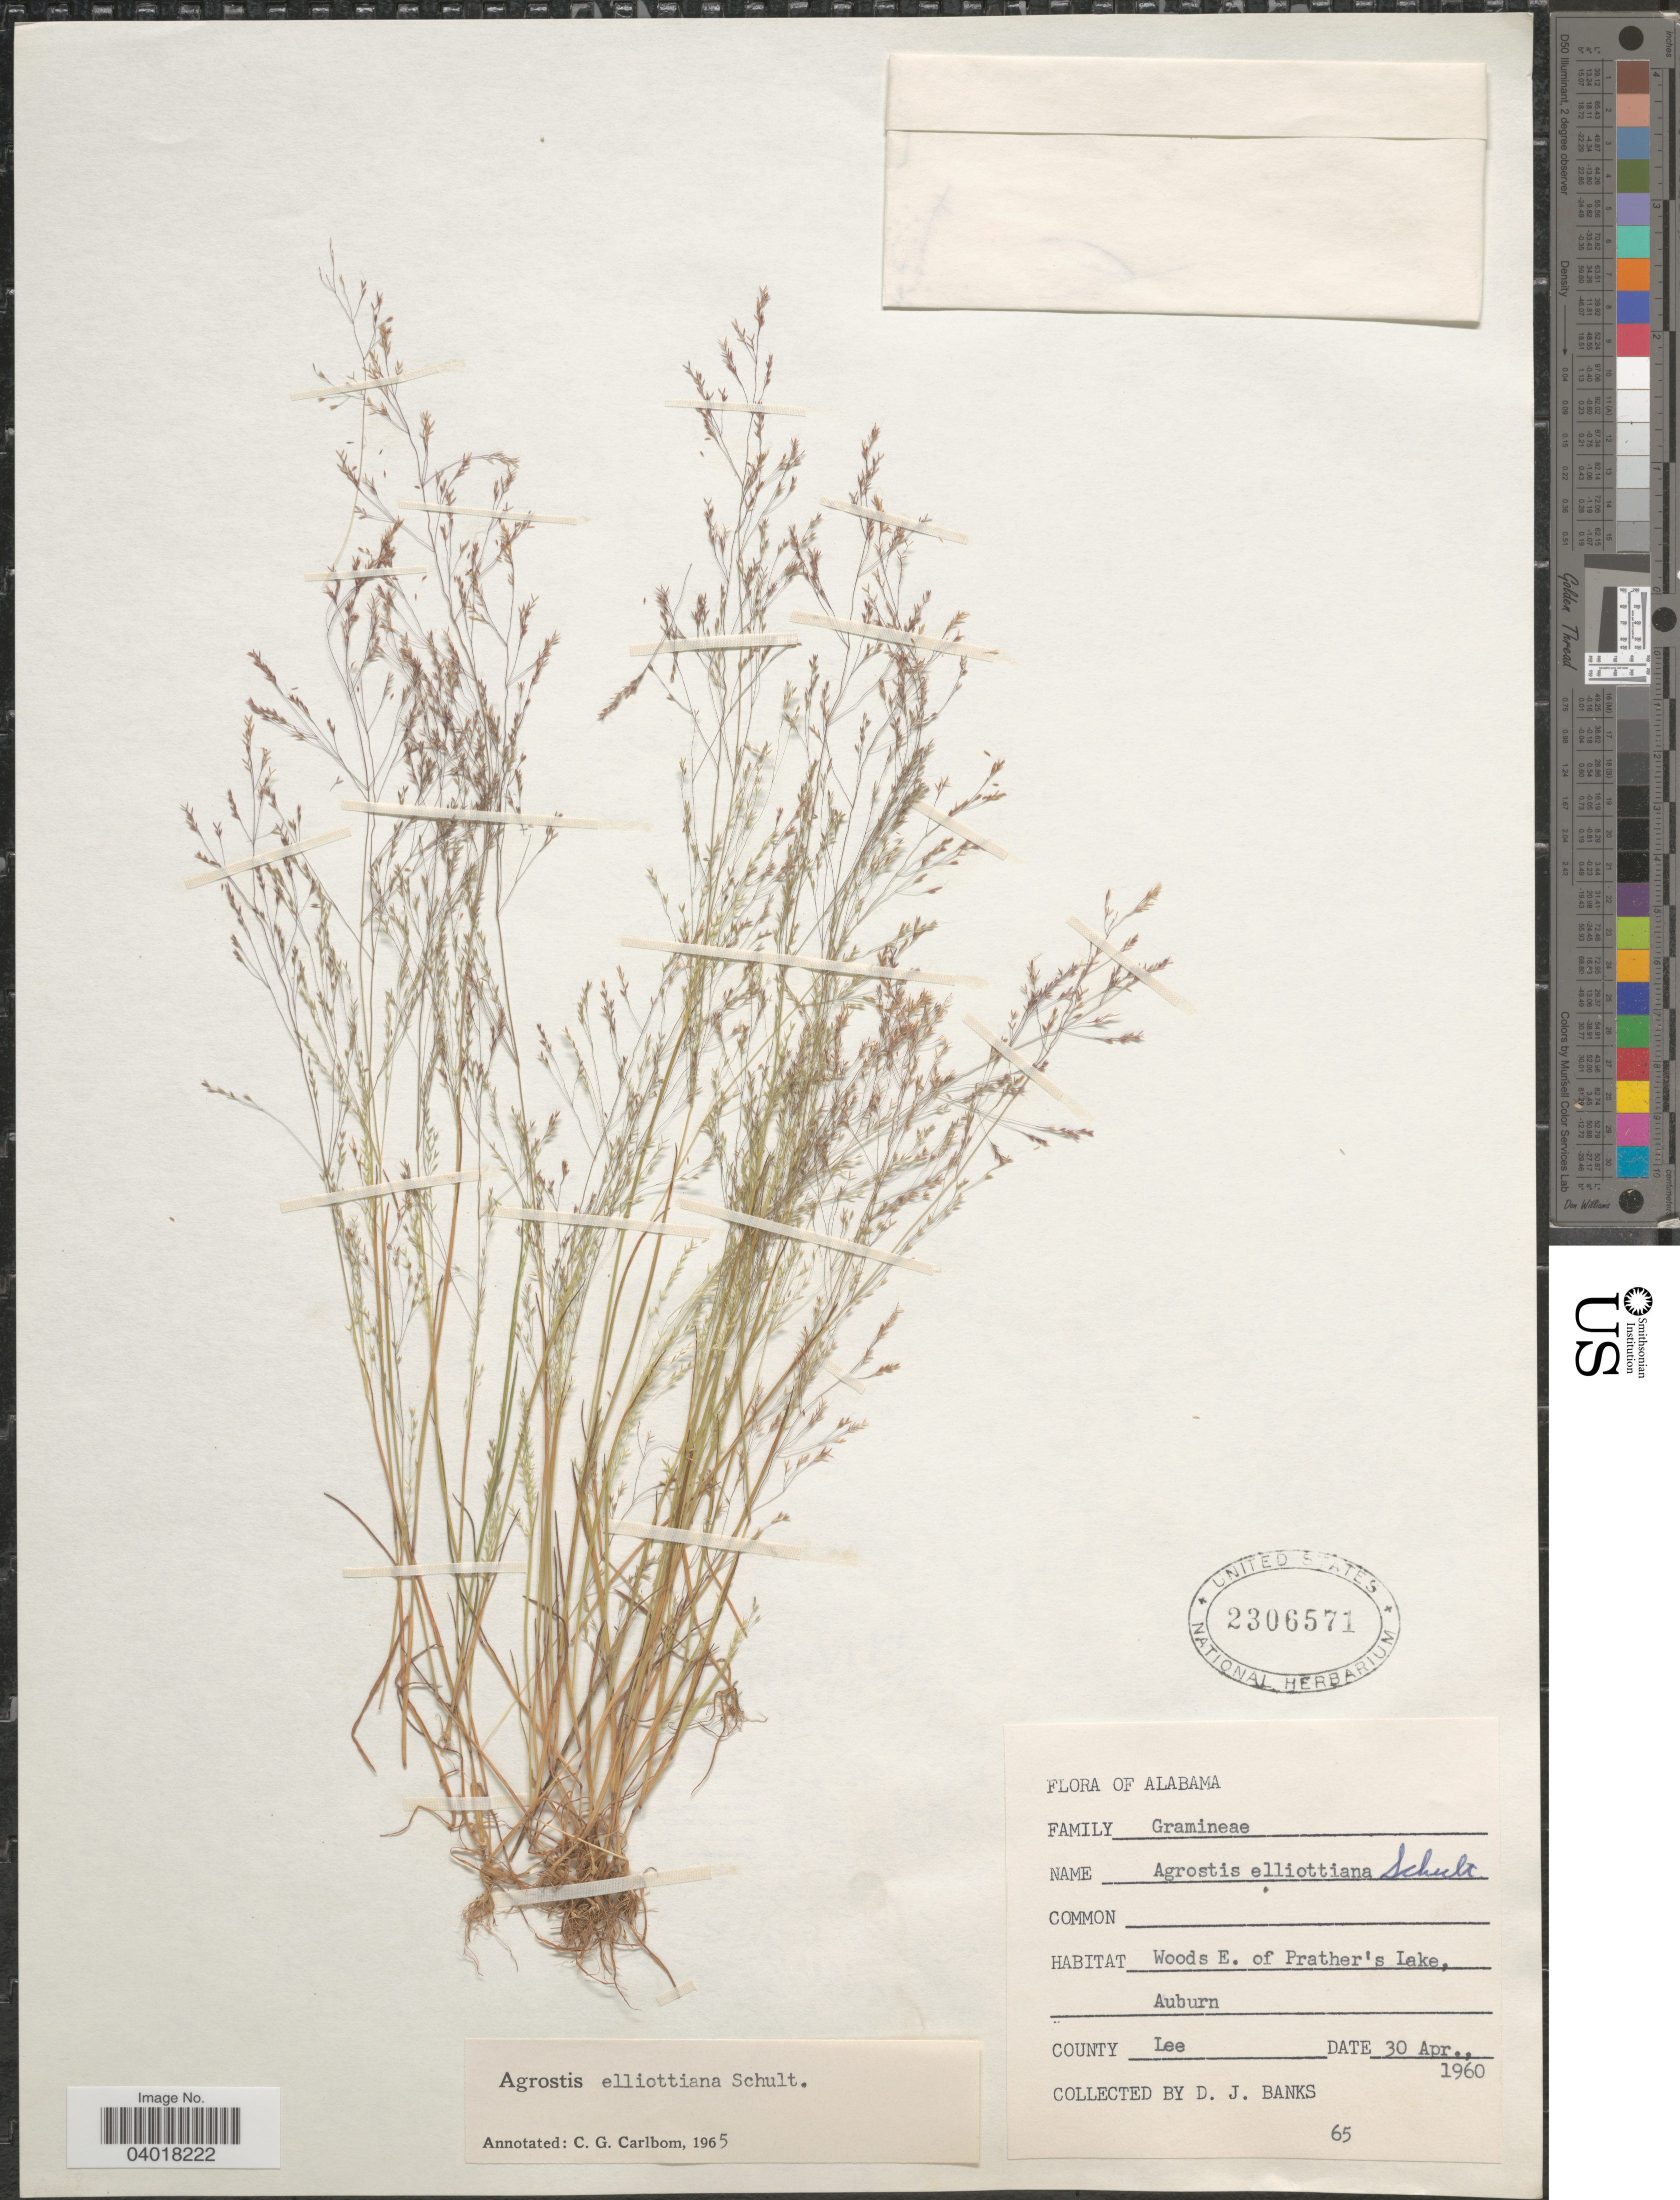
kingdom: Plantae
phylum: Tracheophyta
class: Liliopsida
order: Poales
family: Poaceae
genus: Agrostis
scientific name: Agrostis elliottiana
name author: Schult.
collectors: D. J. Banks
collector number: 65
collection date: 1960-04-30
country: United States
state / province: Alabama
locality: Woods E. of Prather's Lake, Auburn.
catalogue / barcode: US 2306571